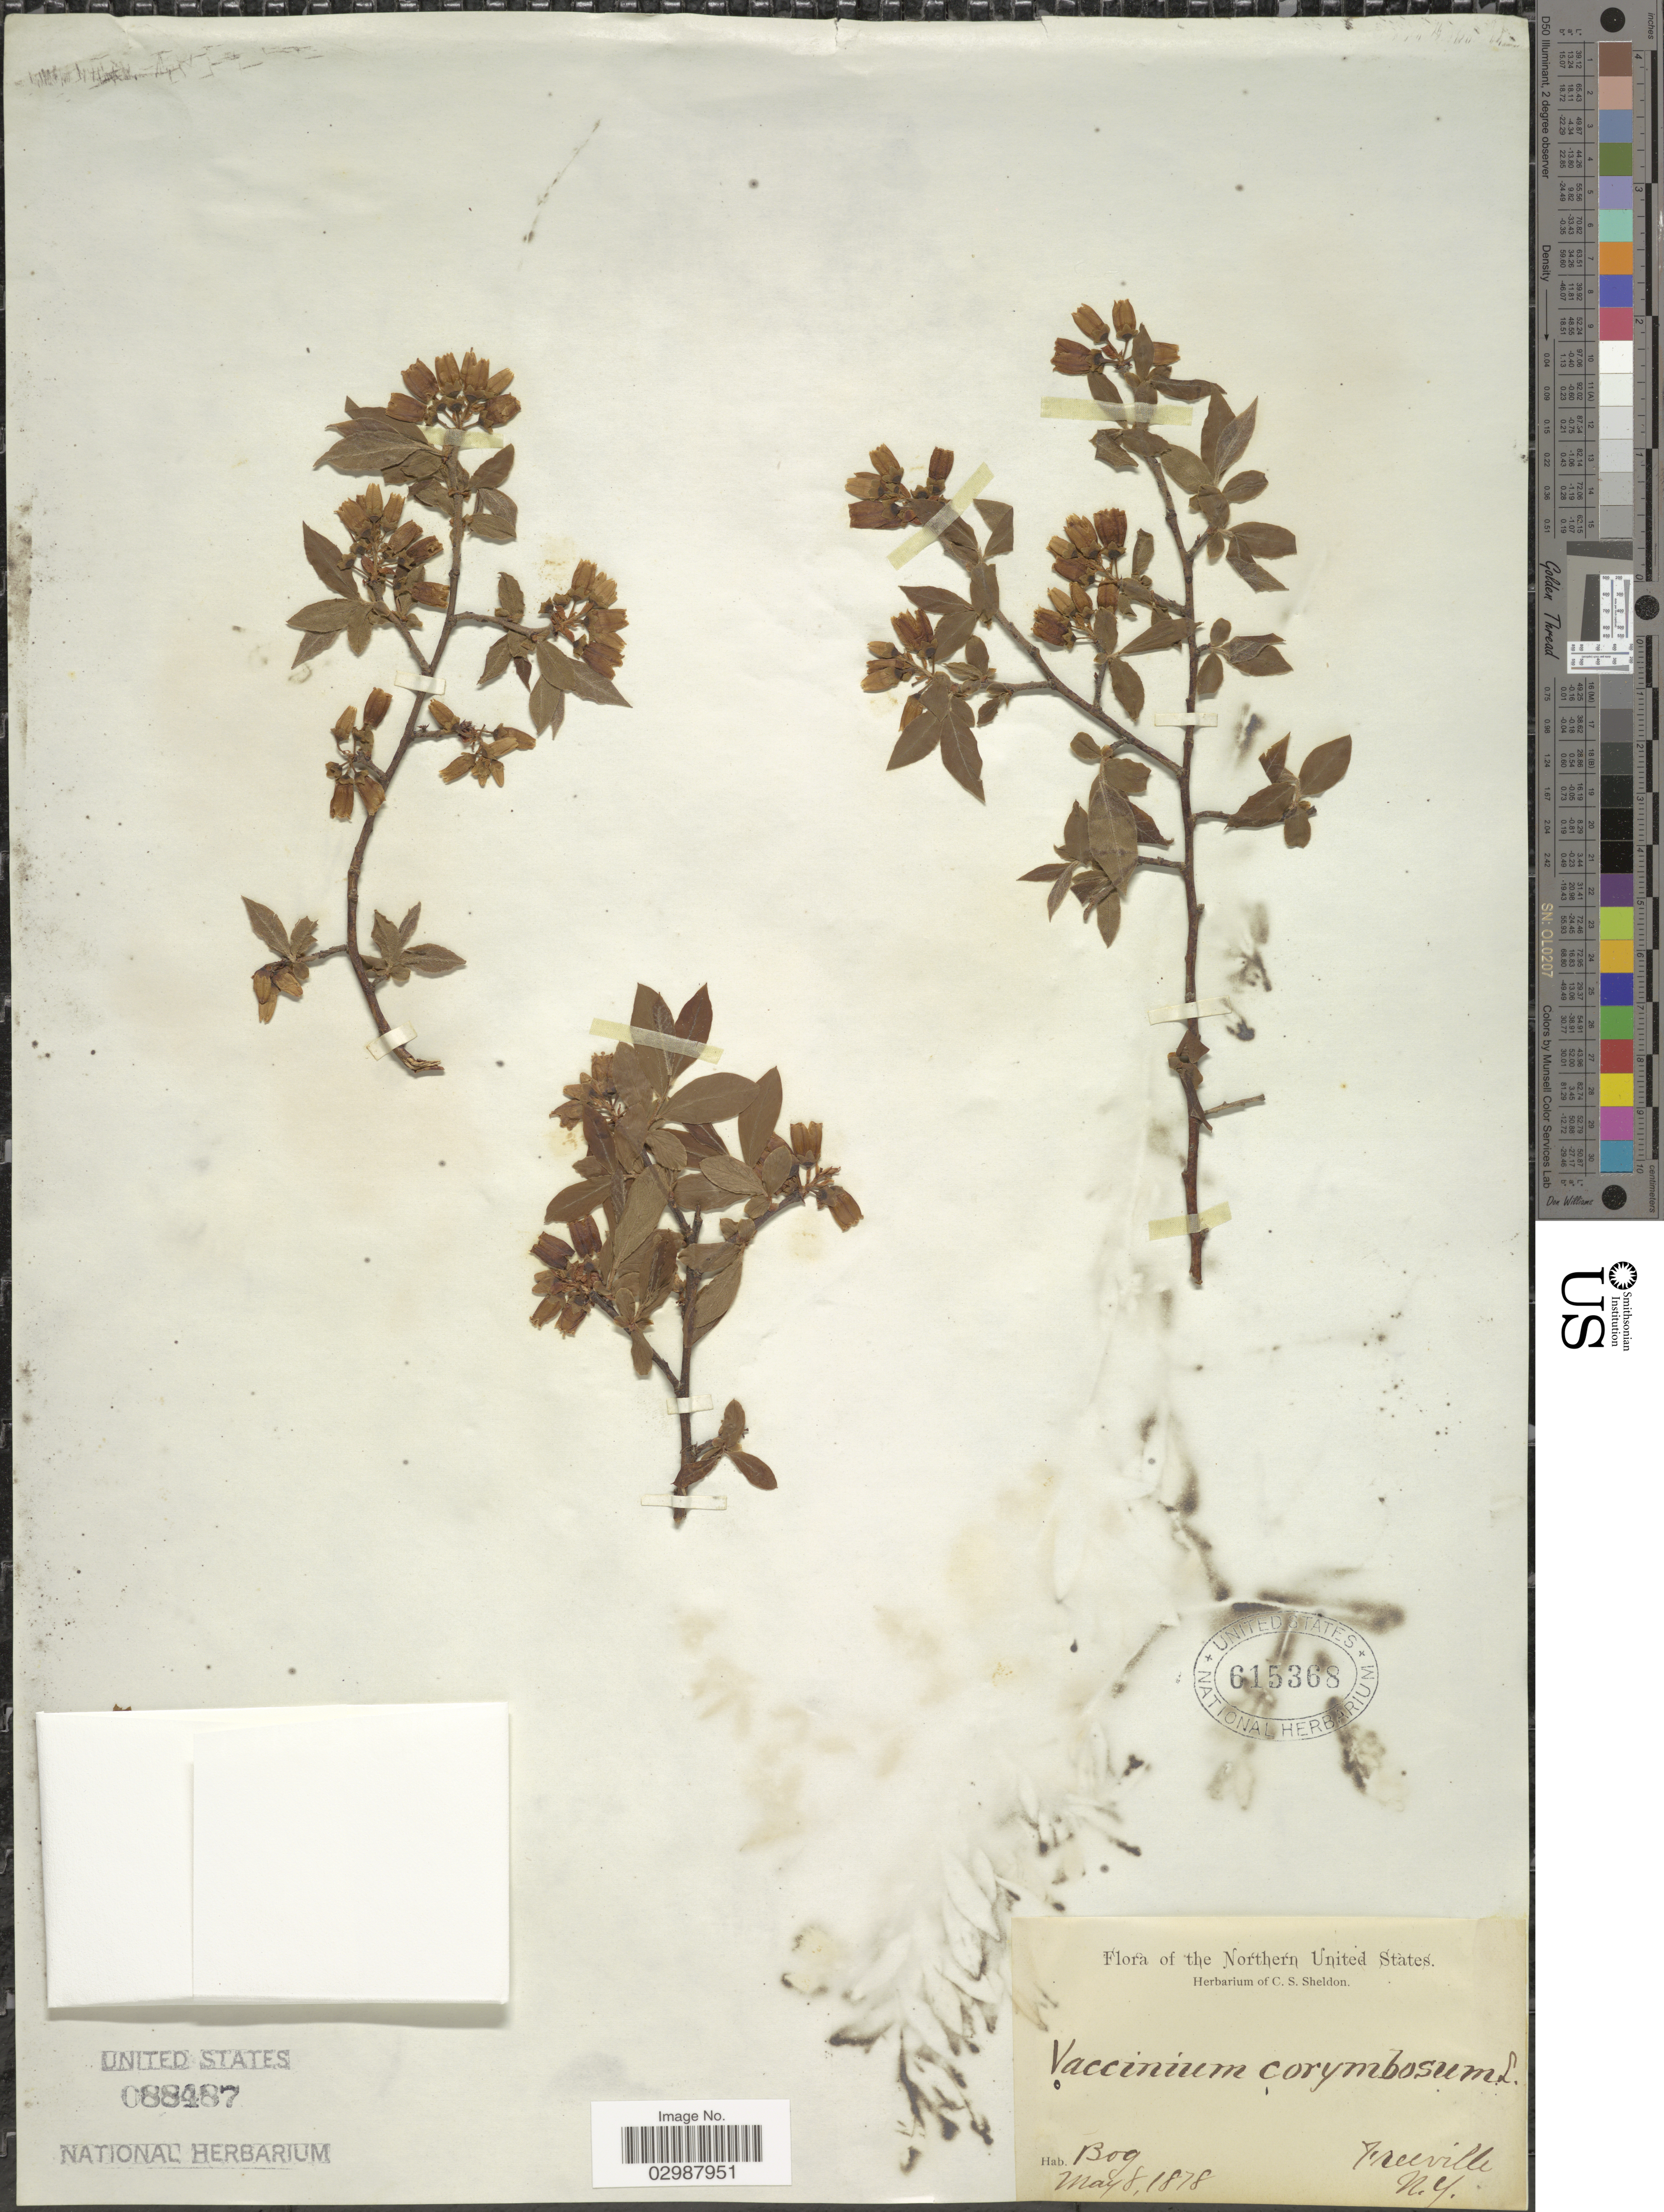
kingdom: Plantae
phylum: Tracheophyta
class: Magnoliopsida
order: Ericales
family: Ericaceae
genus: Vaccinium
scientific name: Vaccinium corymbosum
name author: L.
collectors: ex herb. C. S. Sheldon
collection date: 1878-05-08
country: United States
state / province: New York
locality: The Northern United States. Bog. Freeville.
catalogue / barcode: US 615368